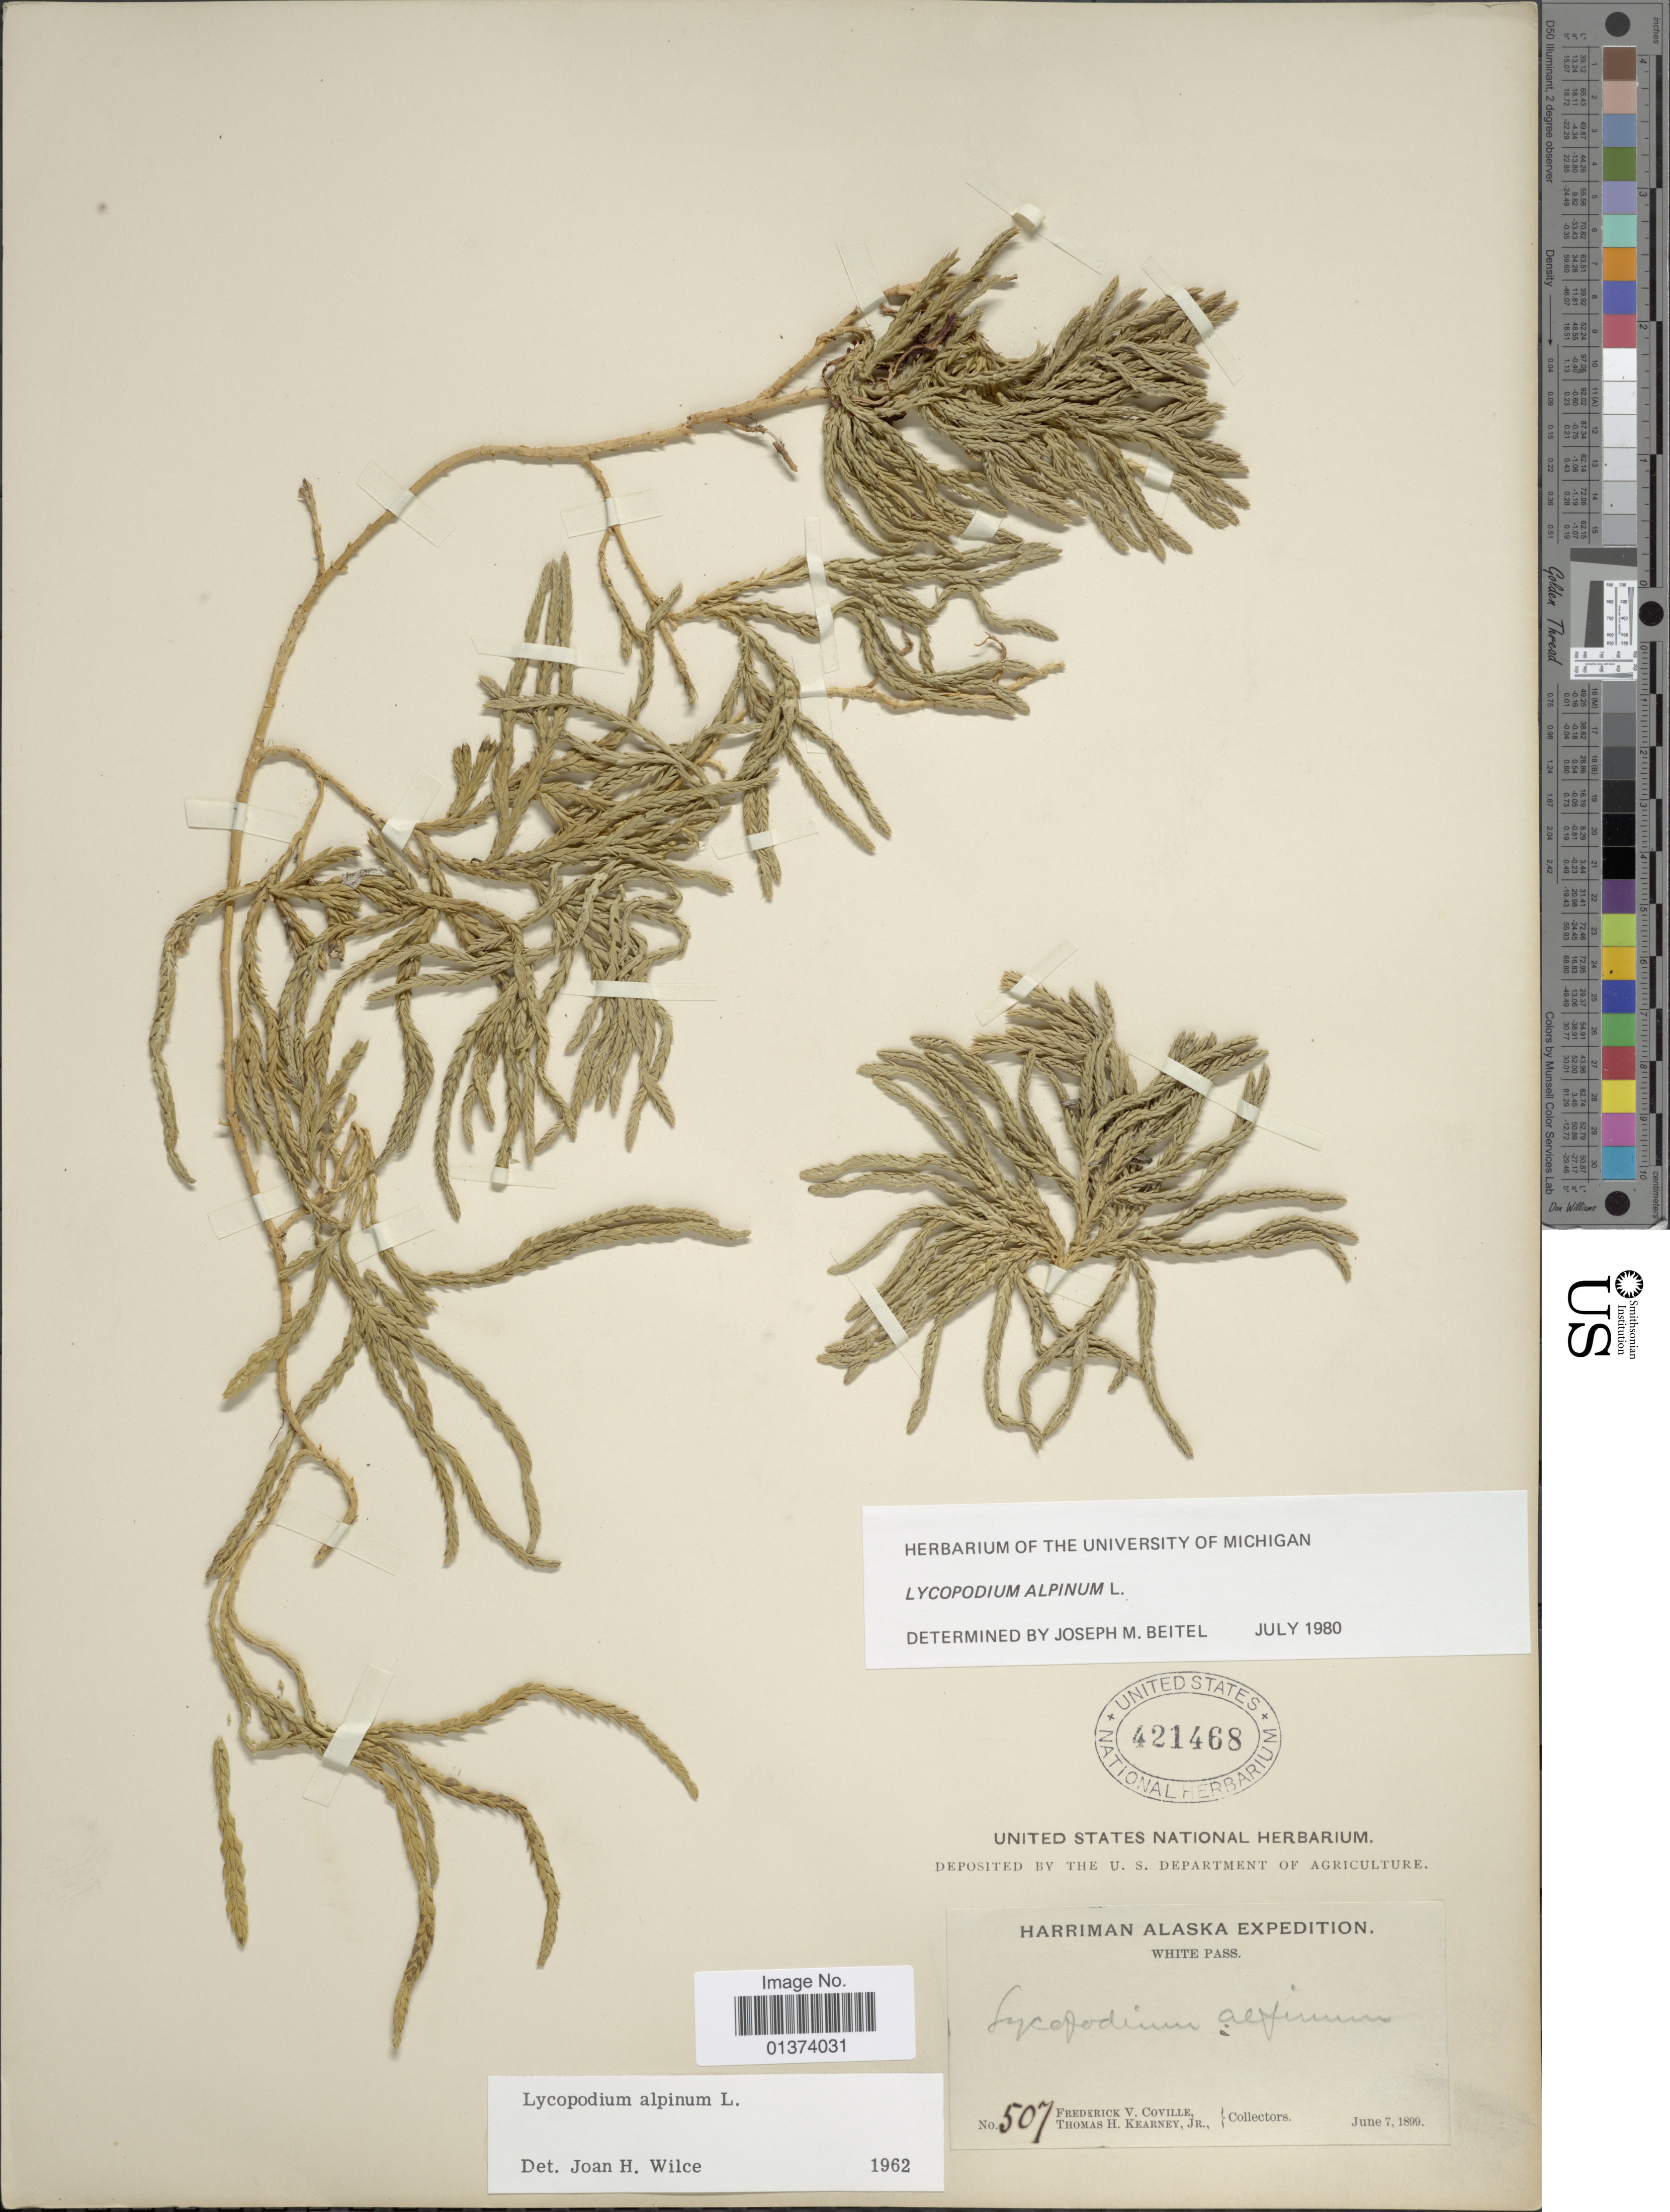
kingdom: Plantae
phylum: Tracheophyta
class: Lycopodiopsida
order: Lycopodiales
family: Lycopodiaceae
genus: Diphasiastrum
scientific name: Diphasiastrum alpinum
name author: (L.) Holub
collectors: F. V. Coville & T. H. Kearney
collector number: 507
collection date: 1899-06-07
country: United States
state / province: Alaska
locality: White Pass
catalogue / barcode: US 421468